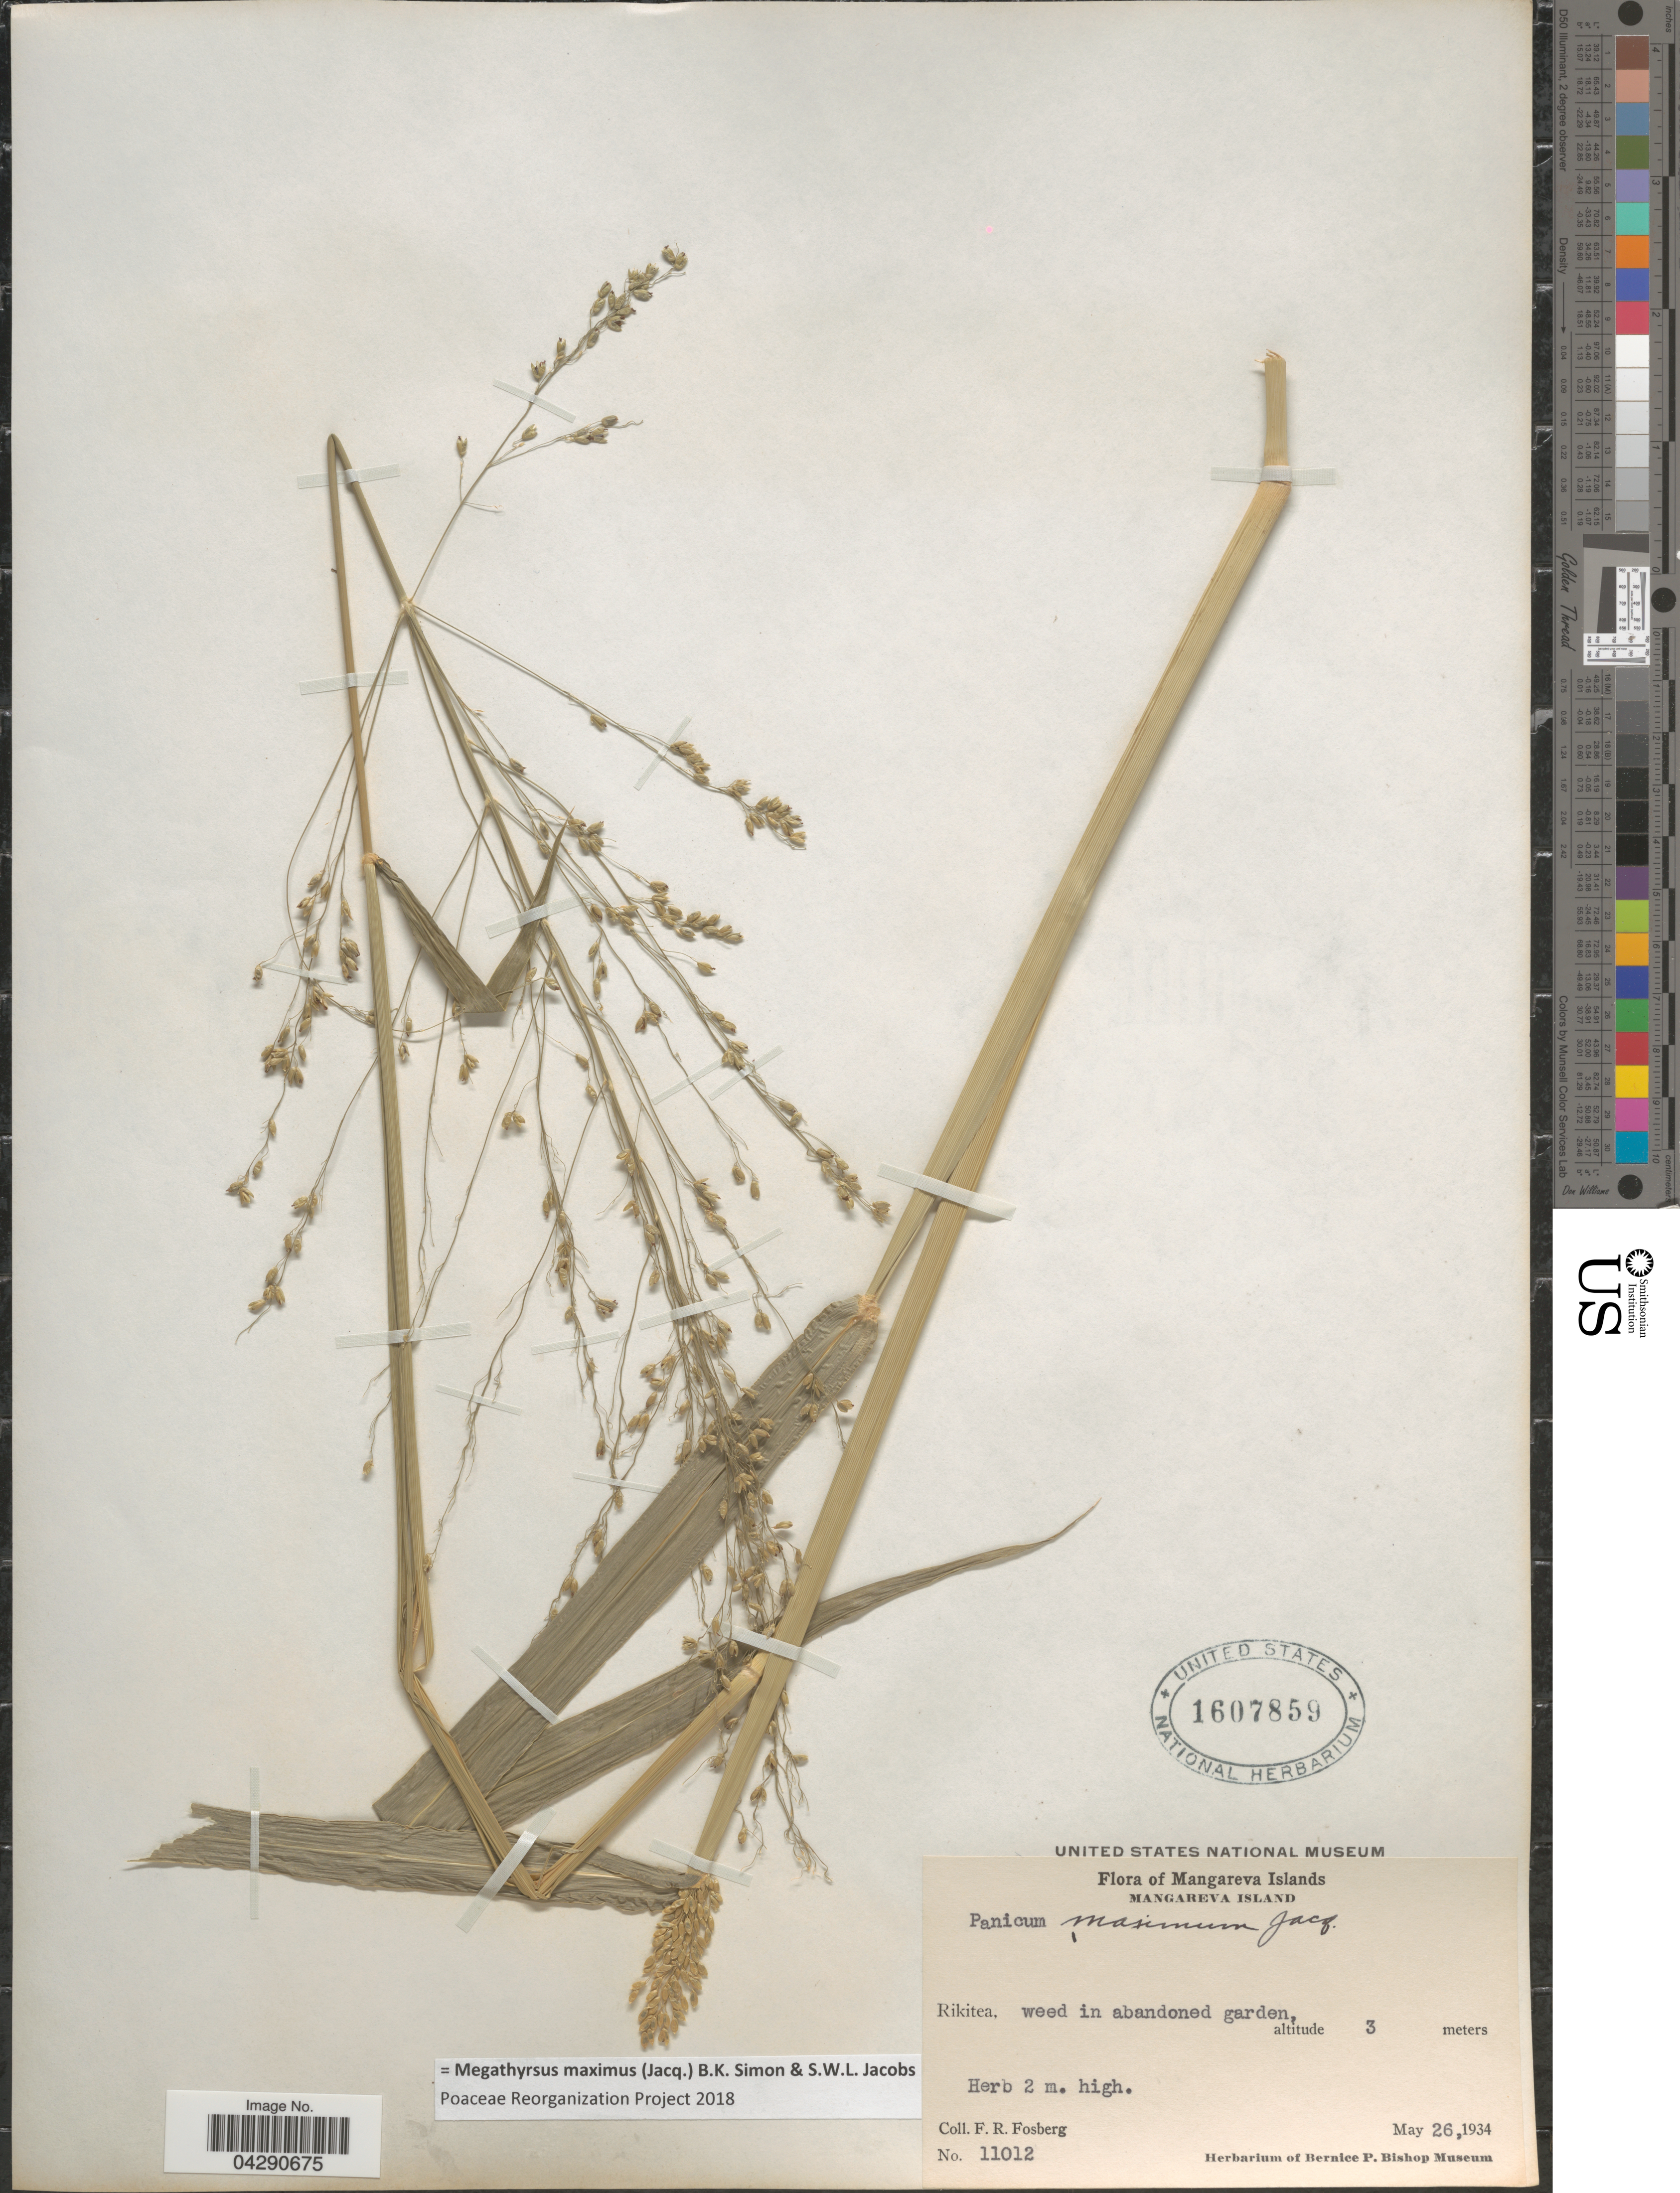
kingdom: Plantae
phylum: Tracheophyta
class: Liliopsida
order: Poales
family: Poaceae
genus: Megathyrsus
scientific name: Megathyrsus maximus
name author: (Jacq.) B.K. Simon & S.W.L. Jacobs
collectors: F. R. Fosberg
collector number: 11012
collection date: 1934-05-26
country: French Polynesia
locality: Mangareva Islands. Mangareva Island. Rikitea.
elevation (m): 3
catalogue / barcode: US 1607859